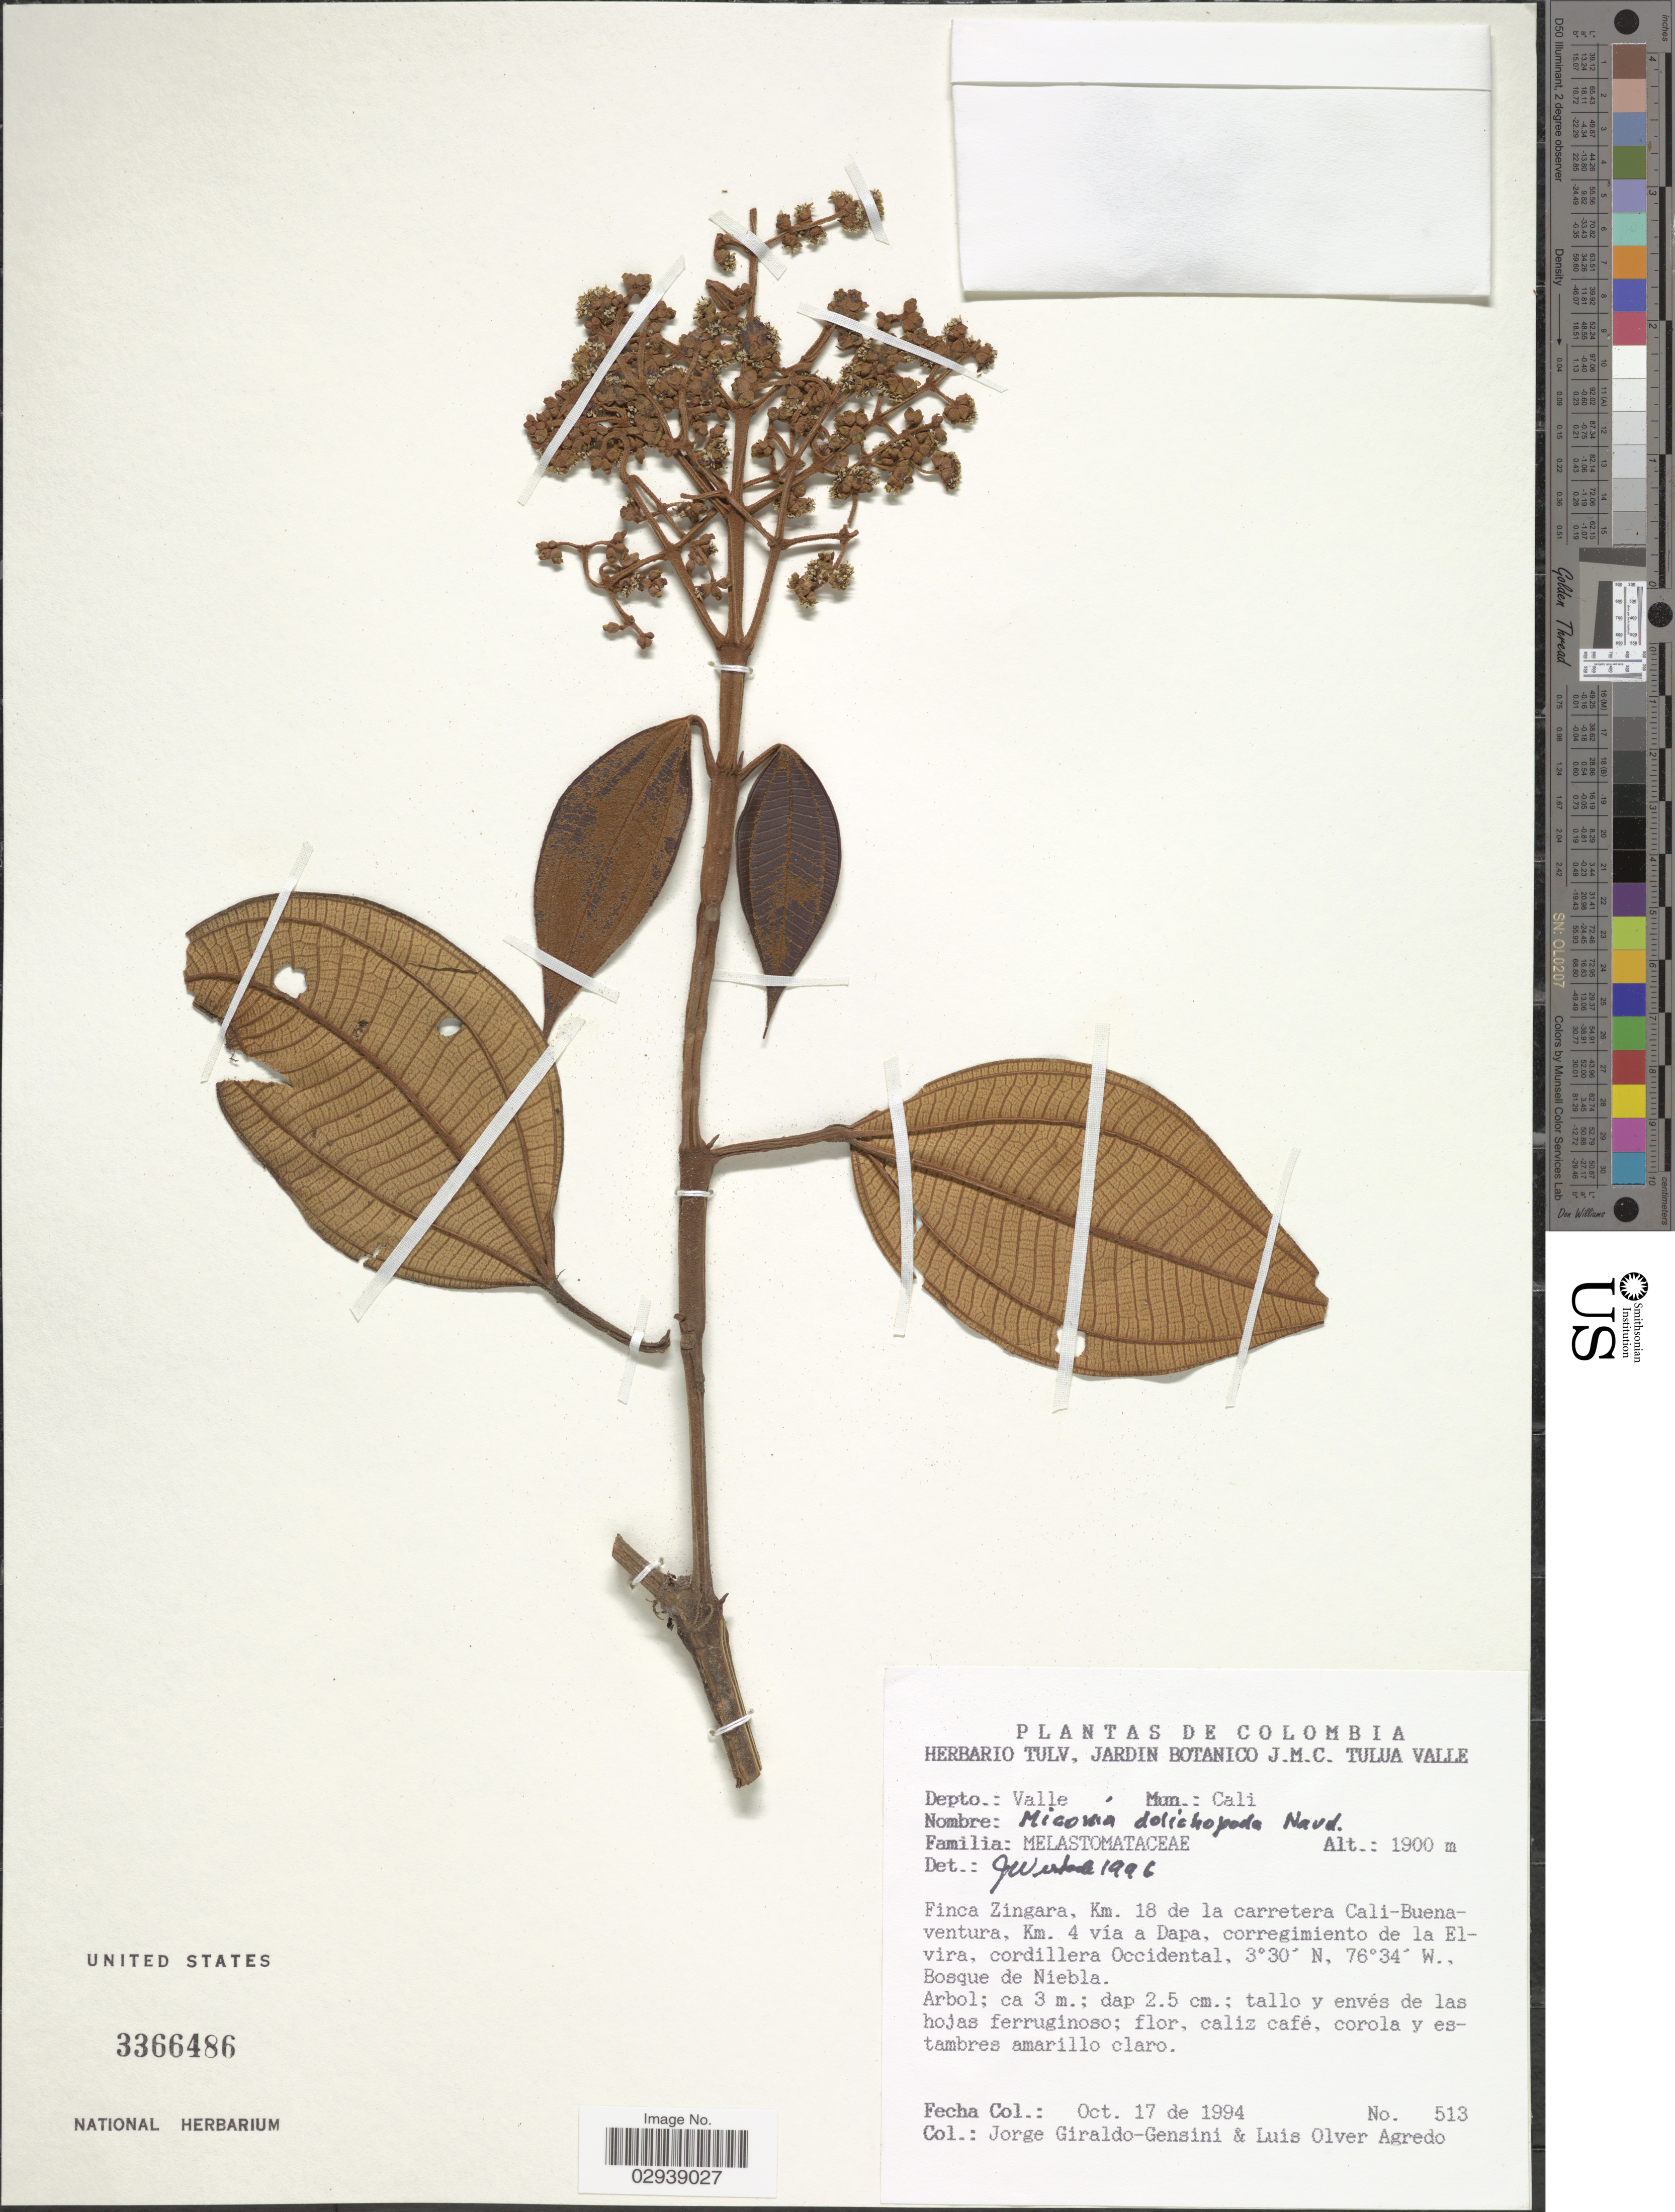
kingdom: Plantae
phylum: Tracheophyta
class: Magnoliopsida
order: Myrtales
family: Melastomataceae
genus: Miconia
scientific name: Miconia dolichopoda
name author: Naudin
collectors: J. Giraldo-Gensini & L. O. Agredo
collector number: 513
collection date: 1994-10-17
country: Colombia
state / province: Valle del Cauca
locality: Depto.: Valle Mun.: Cali. Finaca Zingara, Km. 18 de la carretera Cali-Buenaventura, Km. 4 vía a Dapa, corregimiento de la Elvira, cordillera Occidental. Bosque de Niebla.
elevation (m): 1900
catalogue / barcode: US 3366486